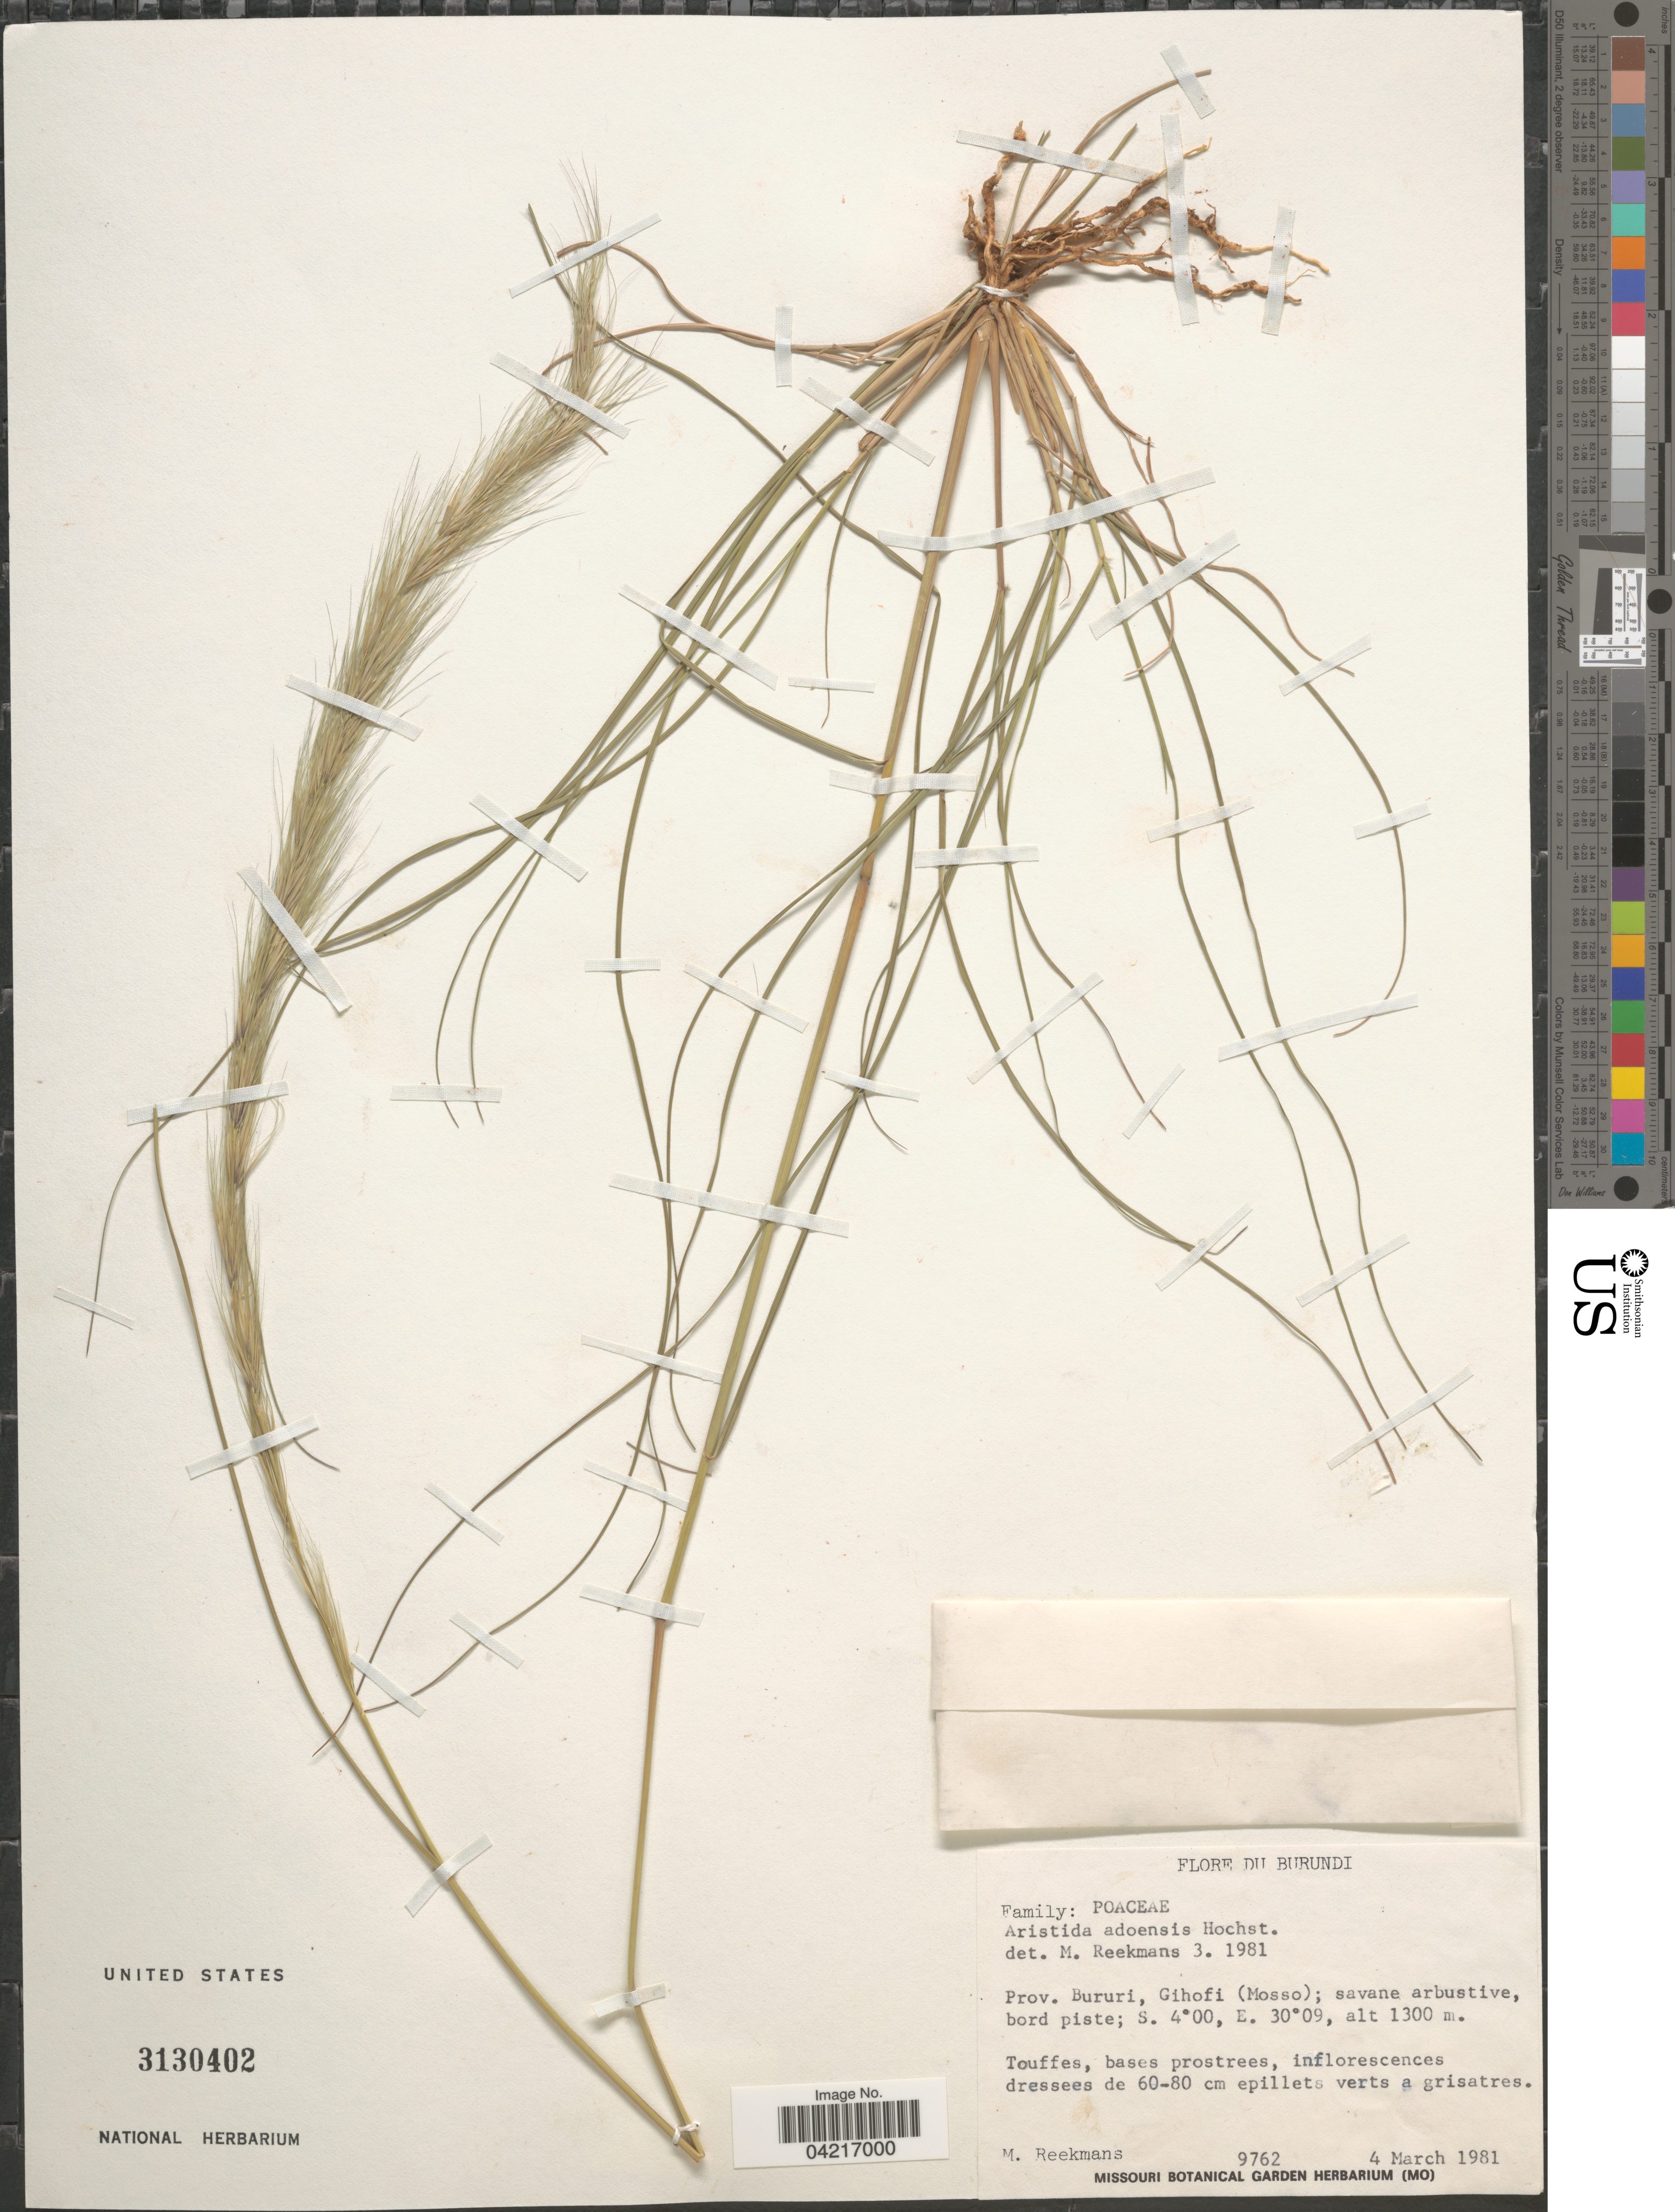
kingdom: Plantae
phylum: Tracheophyta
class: Liliopsida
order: Poales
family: Poaceae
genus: Aristida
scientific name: Aristida adoensis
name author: Hochst. ex A. Rich.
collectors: M. Reekmans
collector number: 9762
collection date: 1981-03-04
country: Burundi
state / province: Bururi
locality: Gihofi (Mosso); savane arbustive, bord piste.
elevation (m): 1300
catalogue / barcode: US 3130402